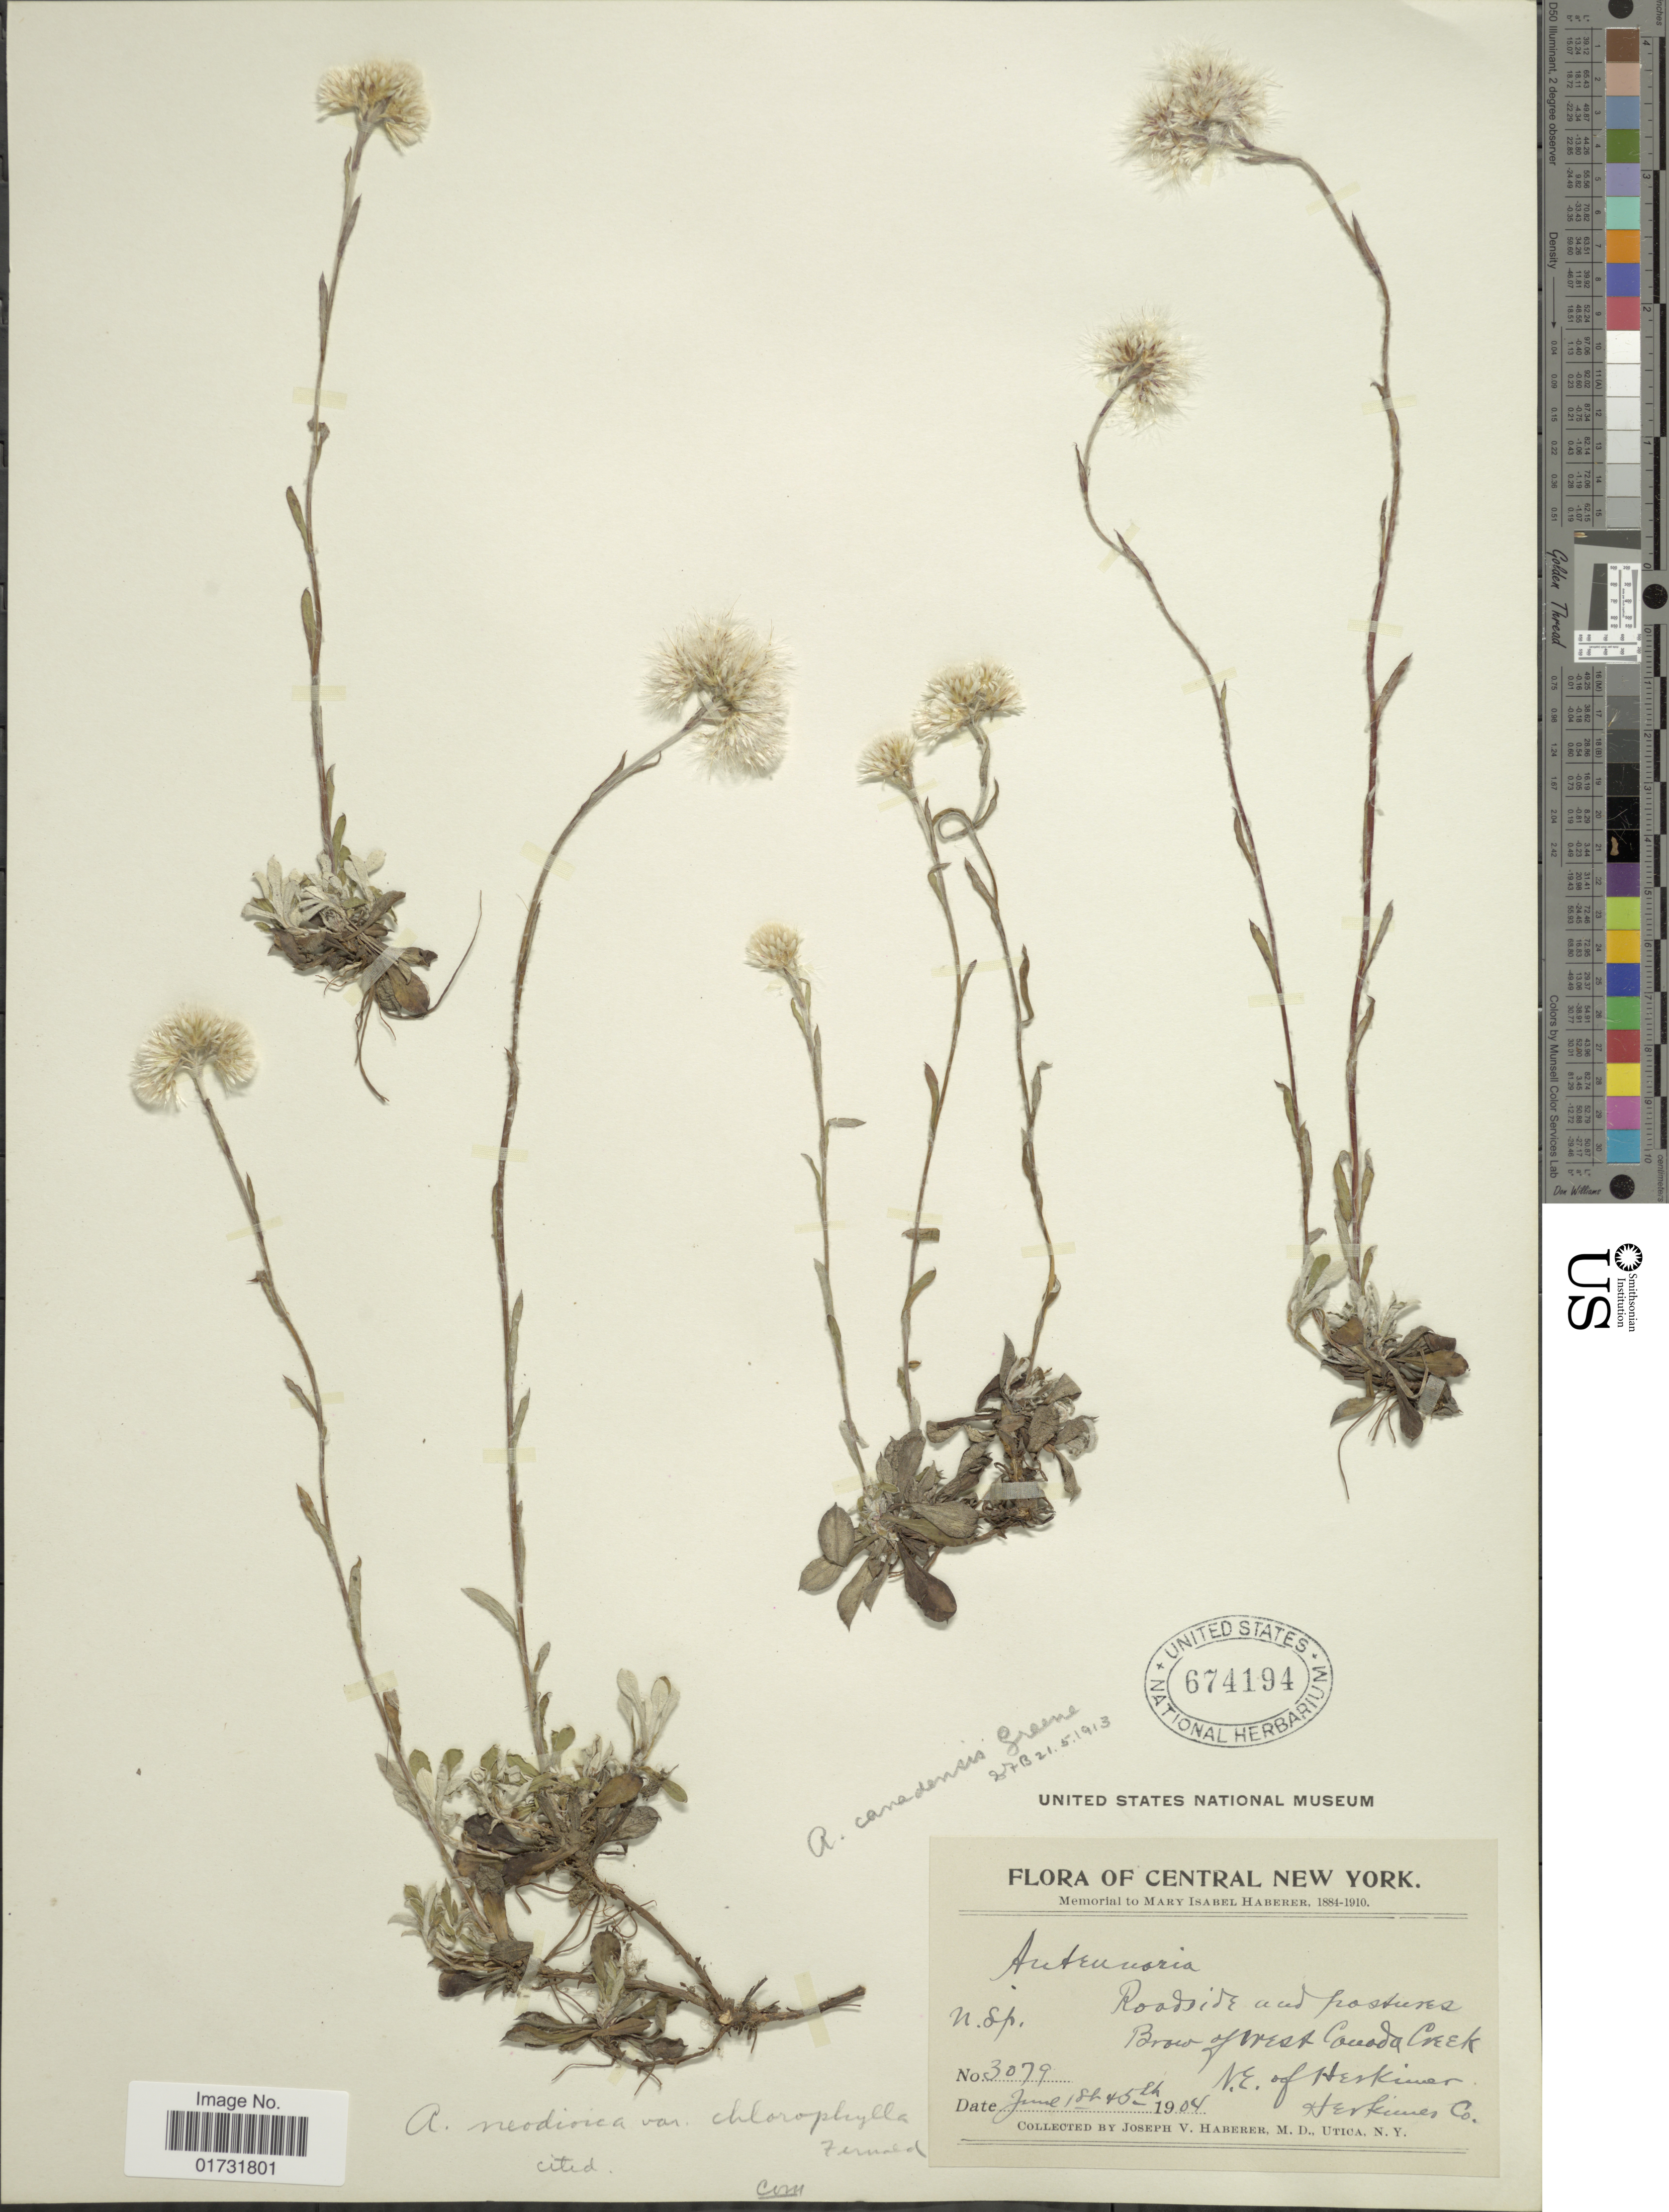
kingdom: Plantae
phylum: Tracheophyta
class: Magnoliopsida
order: Asterales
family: Asteraceae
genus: Antennaria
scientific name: Antennaria neodioica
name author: Greene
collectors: J. V. Haberer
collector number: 3079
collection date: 1904-06-18/1904-06-25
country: United States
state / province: New York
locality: Central New York. Brow of west Canada Creek. N.E. of Herkimer. Herkimer Co.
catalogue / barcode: US 674194